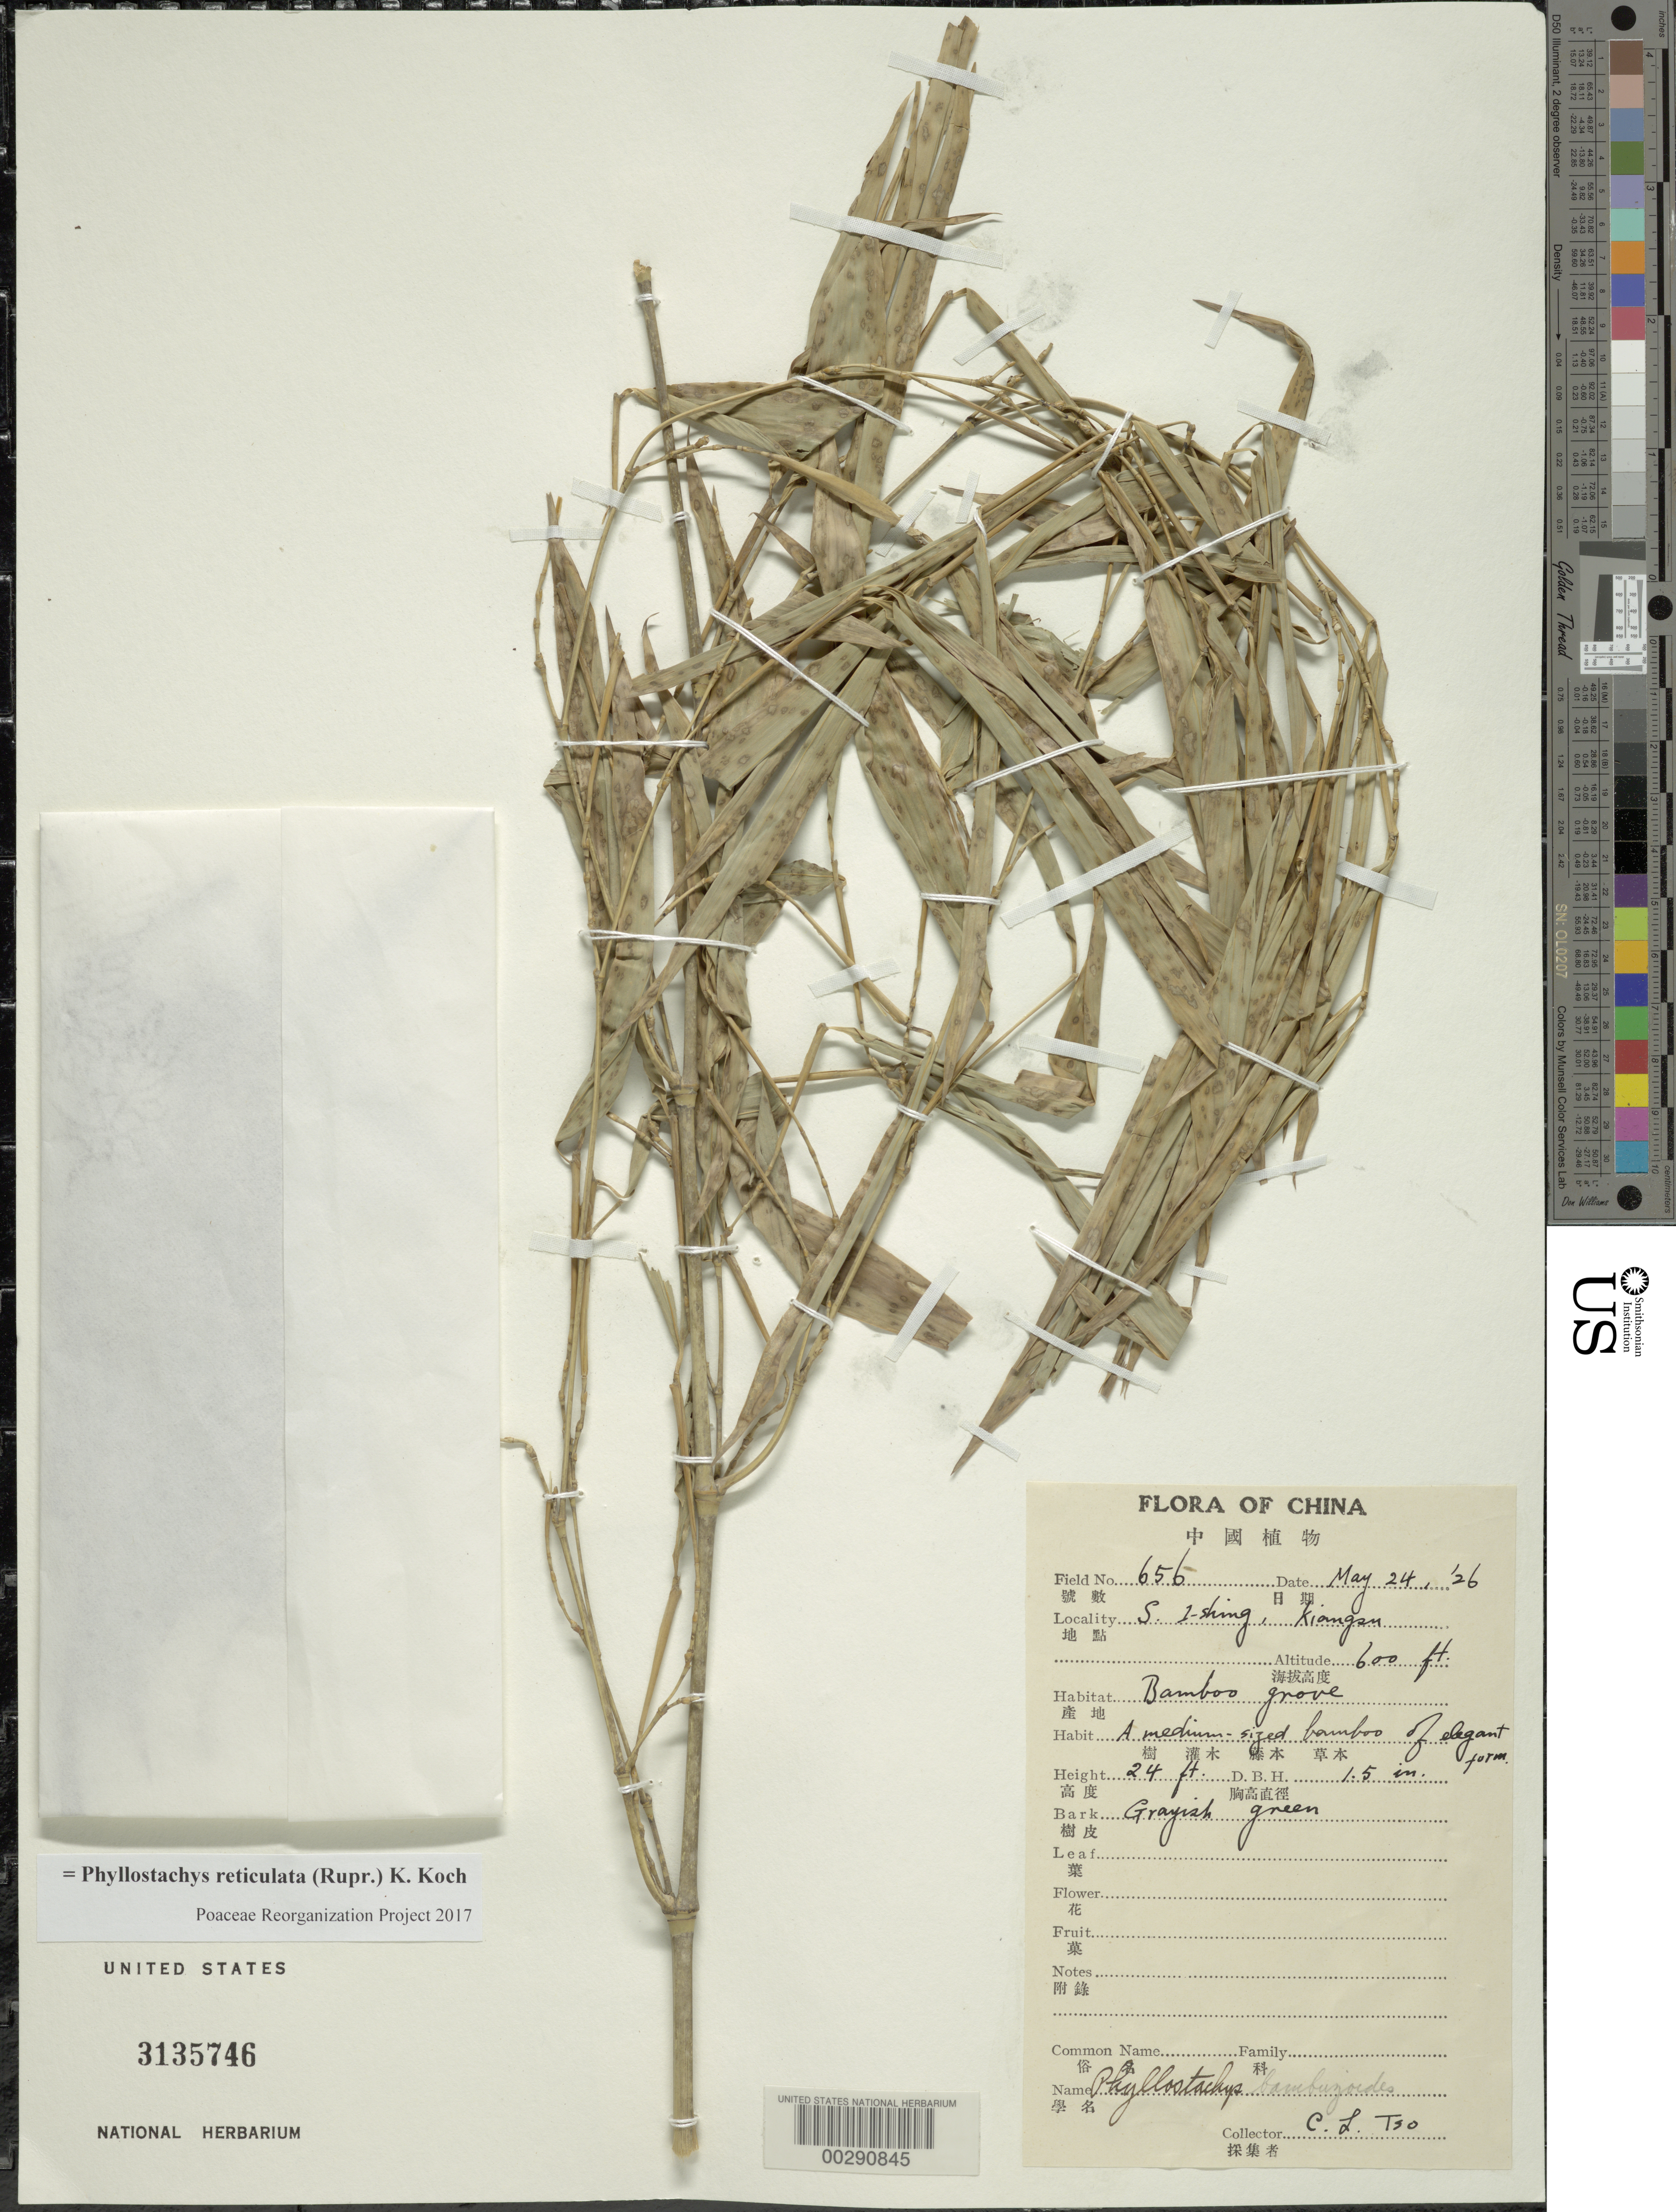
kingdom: Plantae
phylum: Tracheophyta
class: Liliopsida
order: Poales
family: Poaceae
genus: Phyllostachys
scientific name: Phyllostachys reticulata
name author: (Rupr.) K. Koch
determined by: Poaceae Reorganization Project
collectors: C. Tso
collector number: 656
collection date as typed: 24 May 1926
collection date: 1926-05-24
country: China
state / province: Jiangsu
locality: S. i-shing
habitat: Bamboo grove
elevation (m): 183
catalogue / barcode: US 3135746